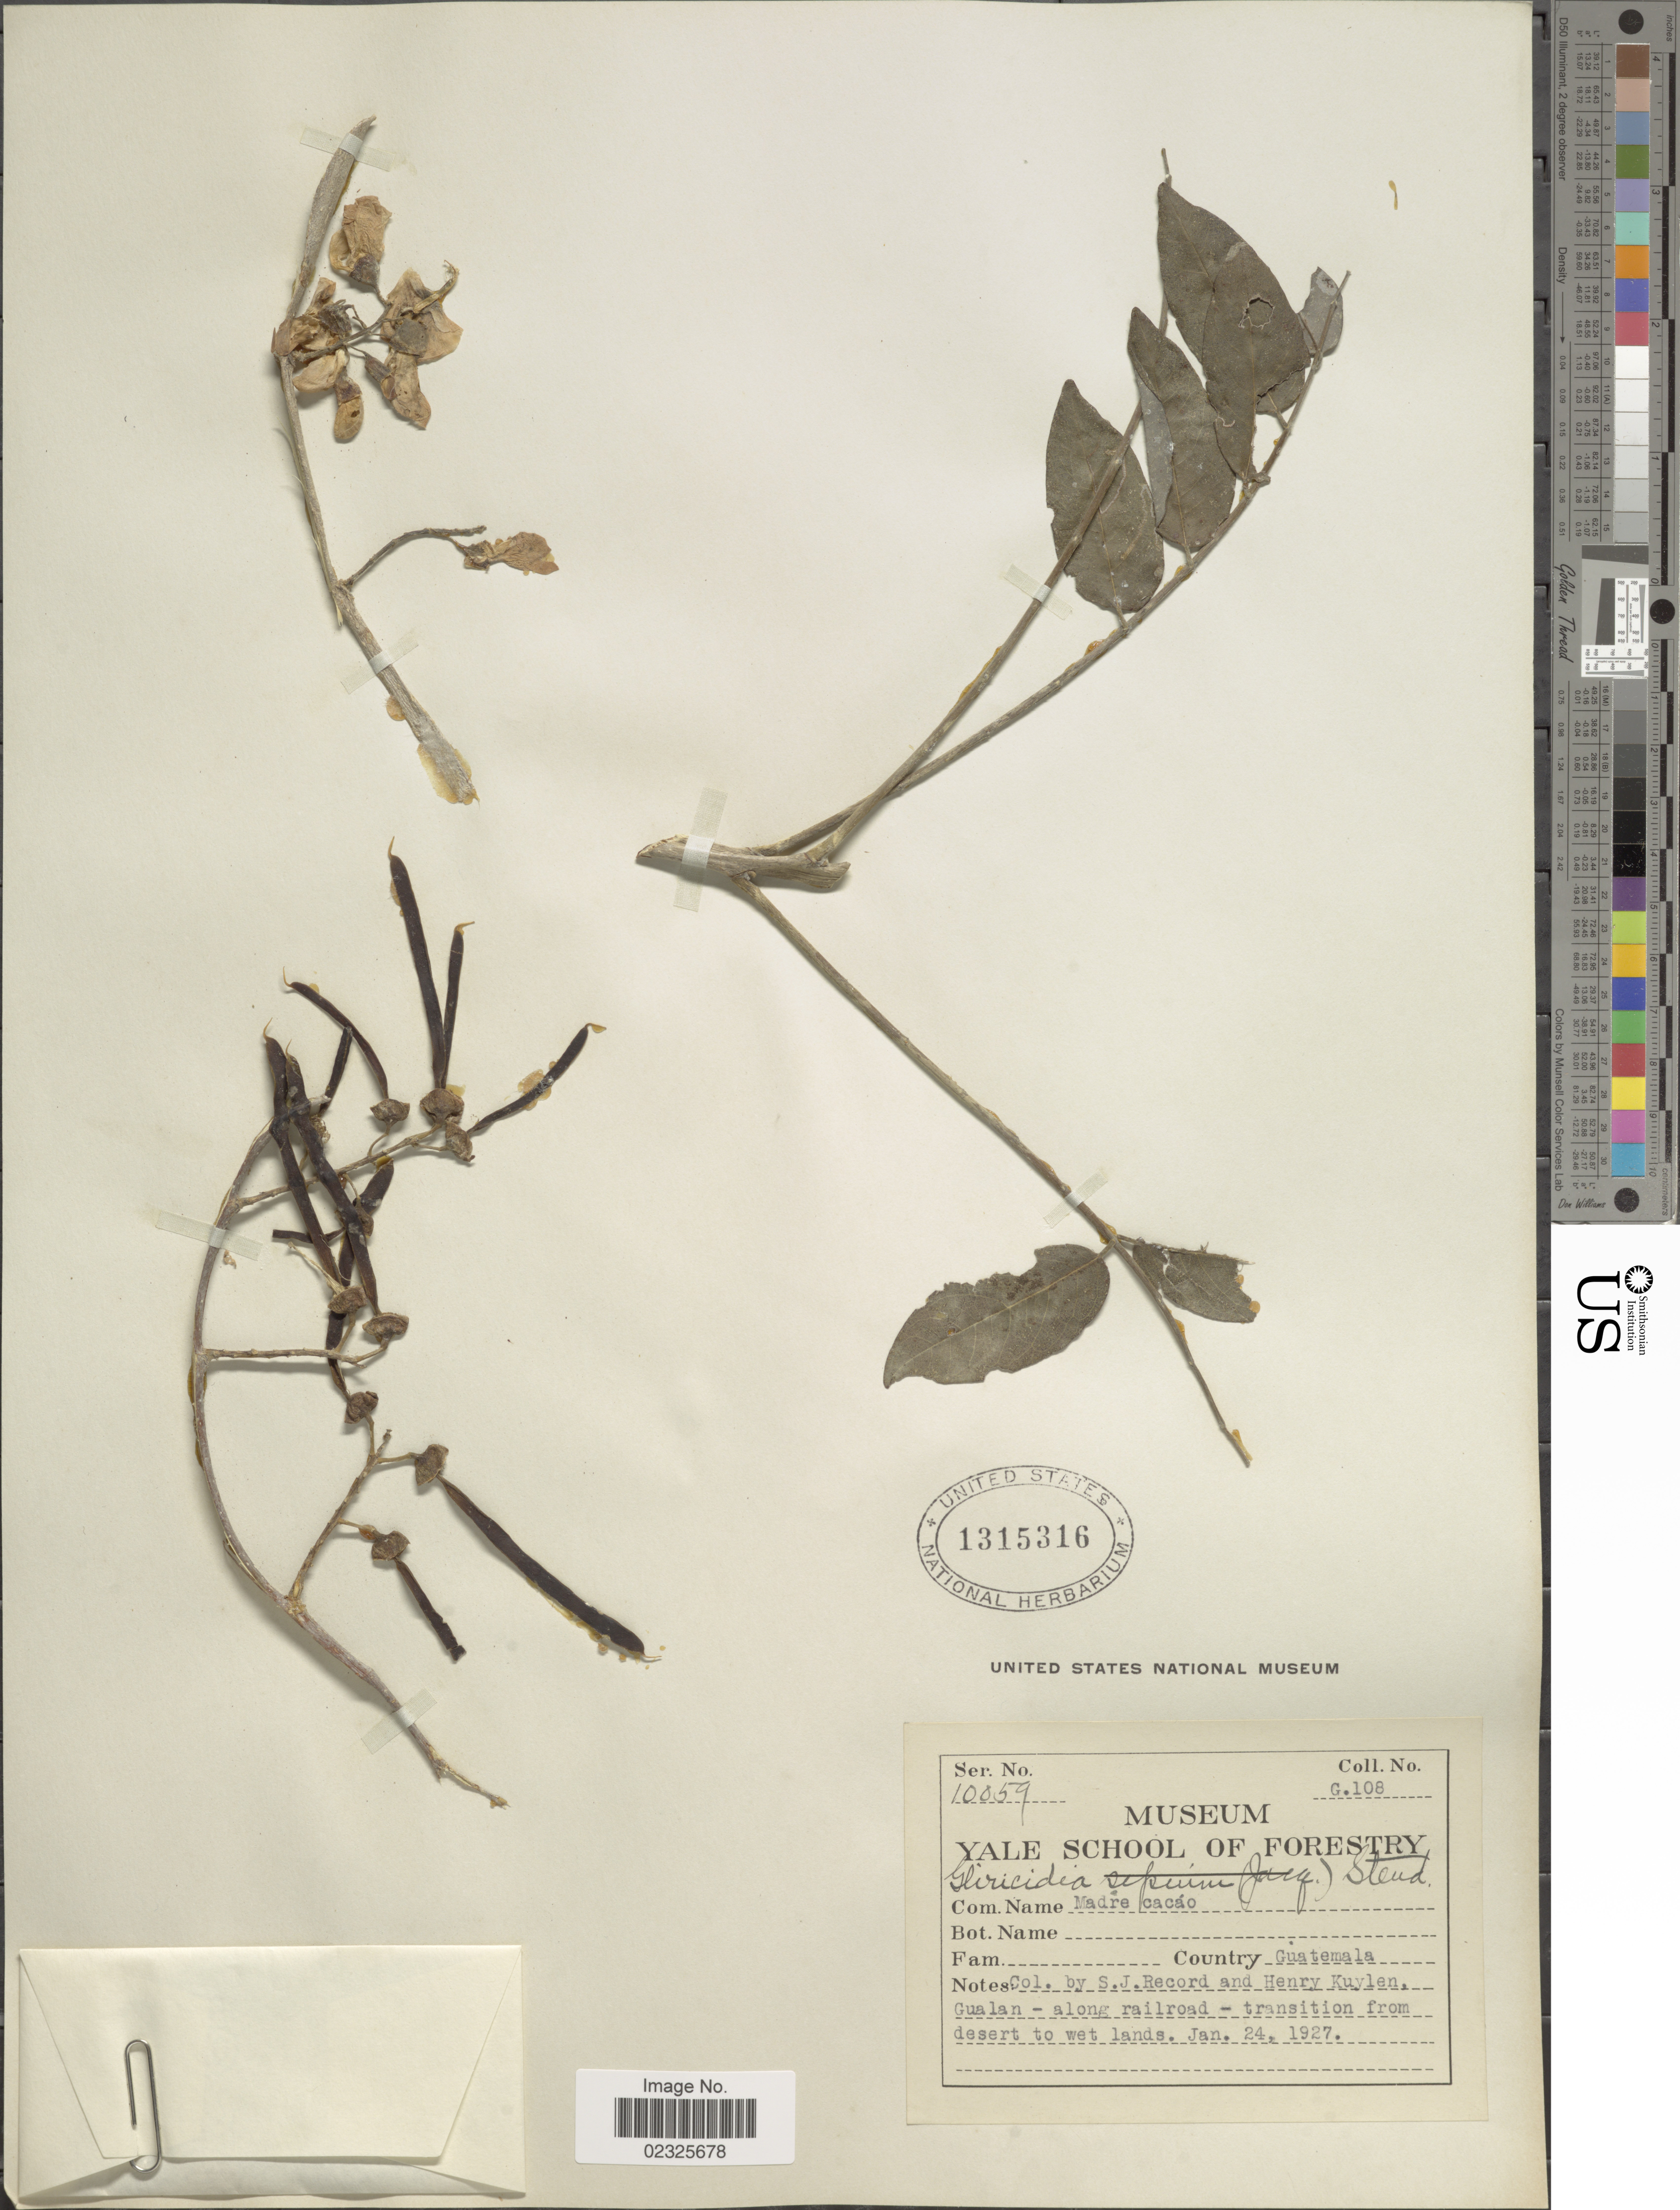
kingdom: Plantae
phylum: Tracheophyta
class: Magnoliopsida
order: Fabales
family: Fabaceae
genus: Gliricidia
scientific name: Gliricidia sepium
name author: (Jacq.) Kunth ex Walp.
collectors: S. J. Record & H. Kuylen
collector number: G.108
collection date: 1927-01-24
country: Guatemala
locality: Gualan- along railroad - transition from desert to wet lands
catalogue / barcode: US 1315316